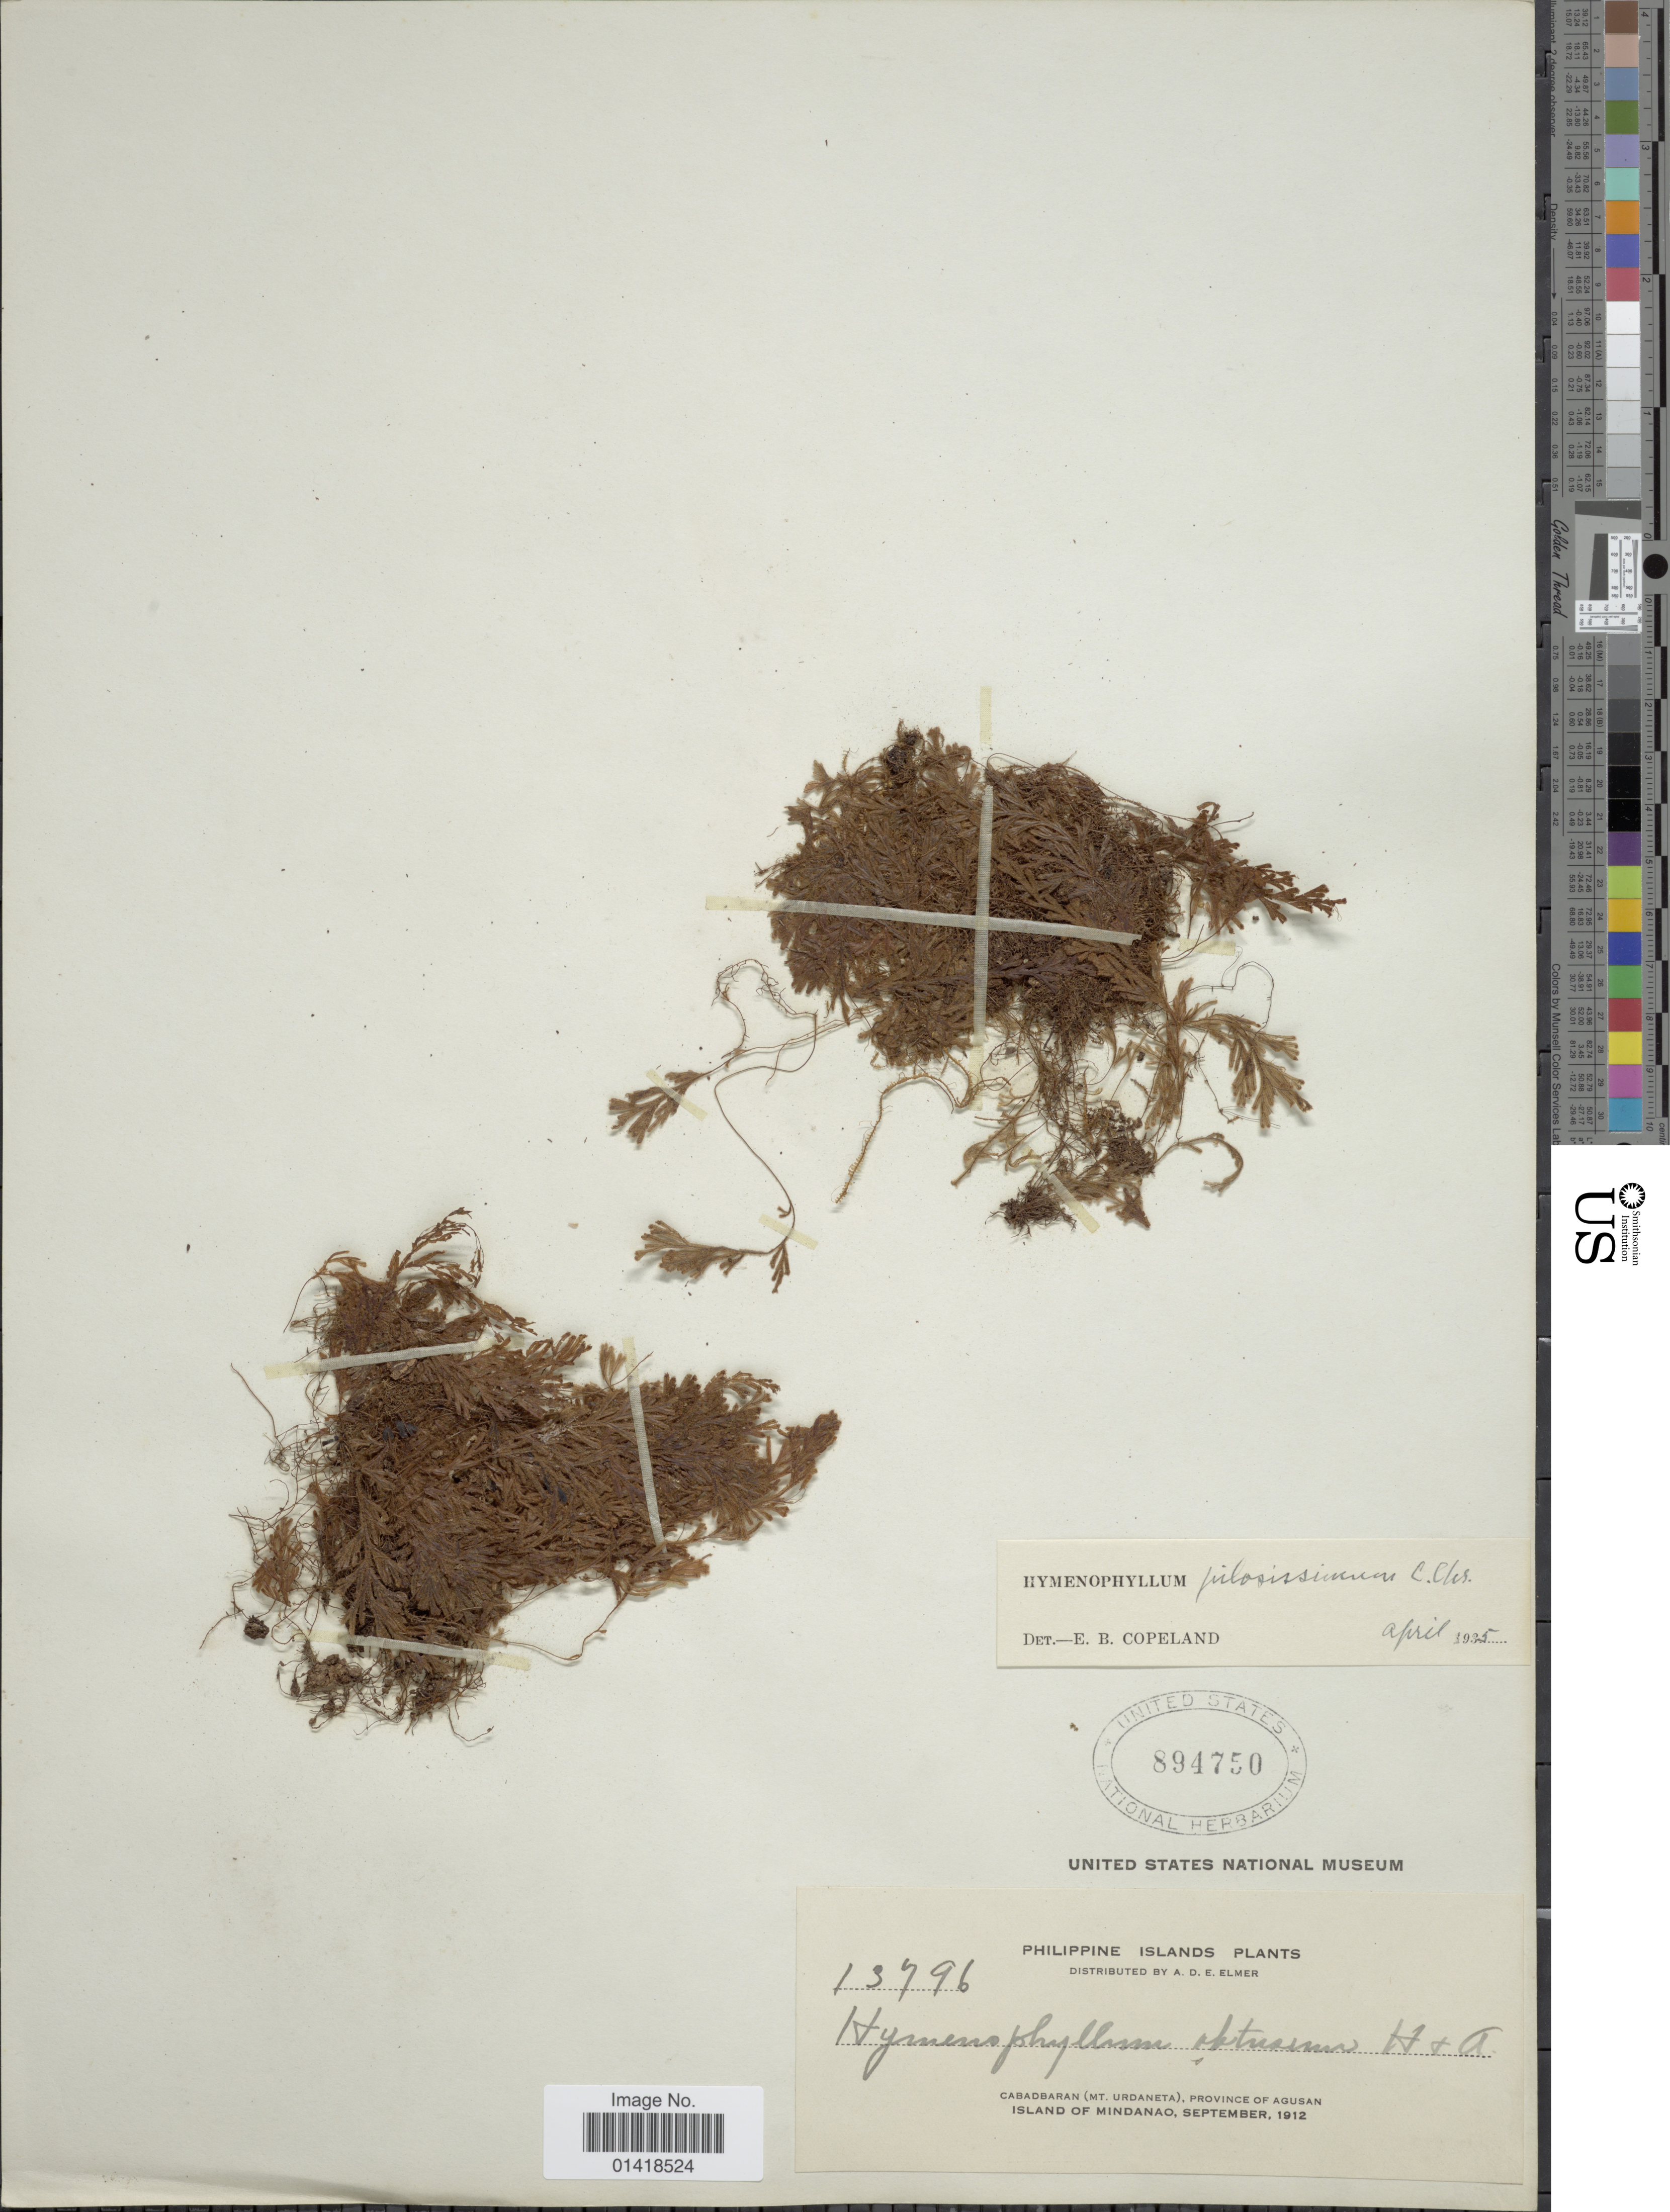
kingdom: Plantae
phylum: Tracheophyta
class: Polypodiopsida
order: Hymenophyllales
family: Hymenophyllaceae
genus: Hymenophyllum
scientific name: Hymenophyllum pilosissimum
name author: C. Chr.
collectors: A. D. E. Elmer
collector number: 13996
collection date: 1912-09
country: Philippines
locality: Philippine Islands. Cabadbaran (Mt. Urdaneta), Province of Agusan. Island of Mindanao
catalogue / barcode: US 894750